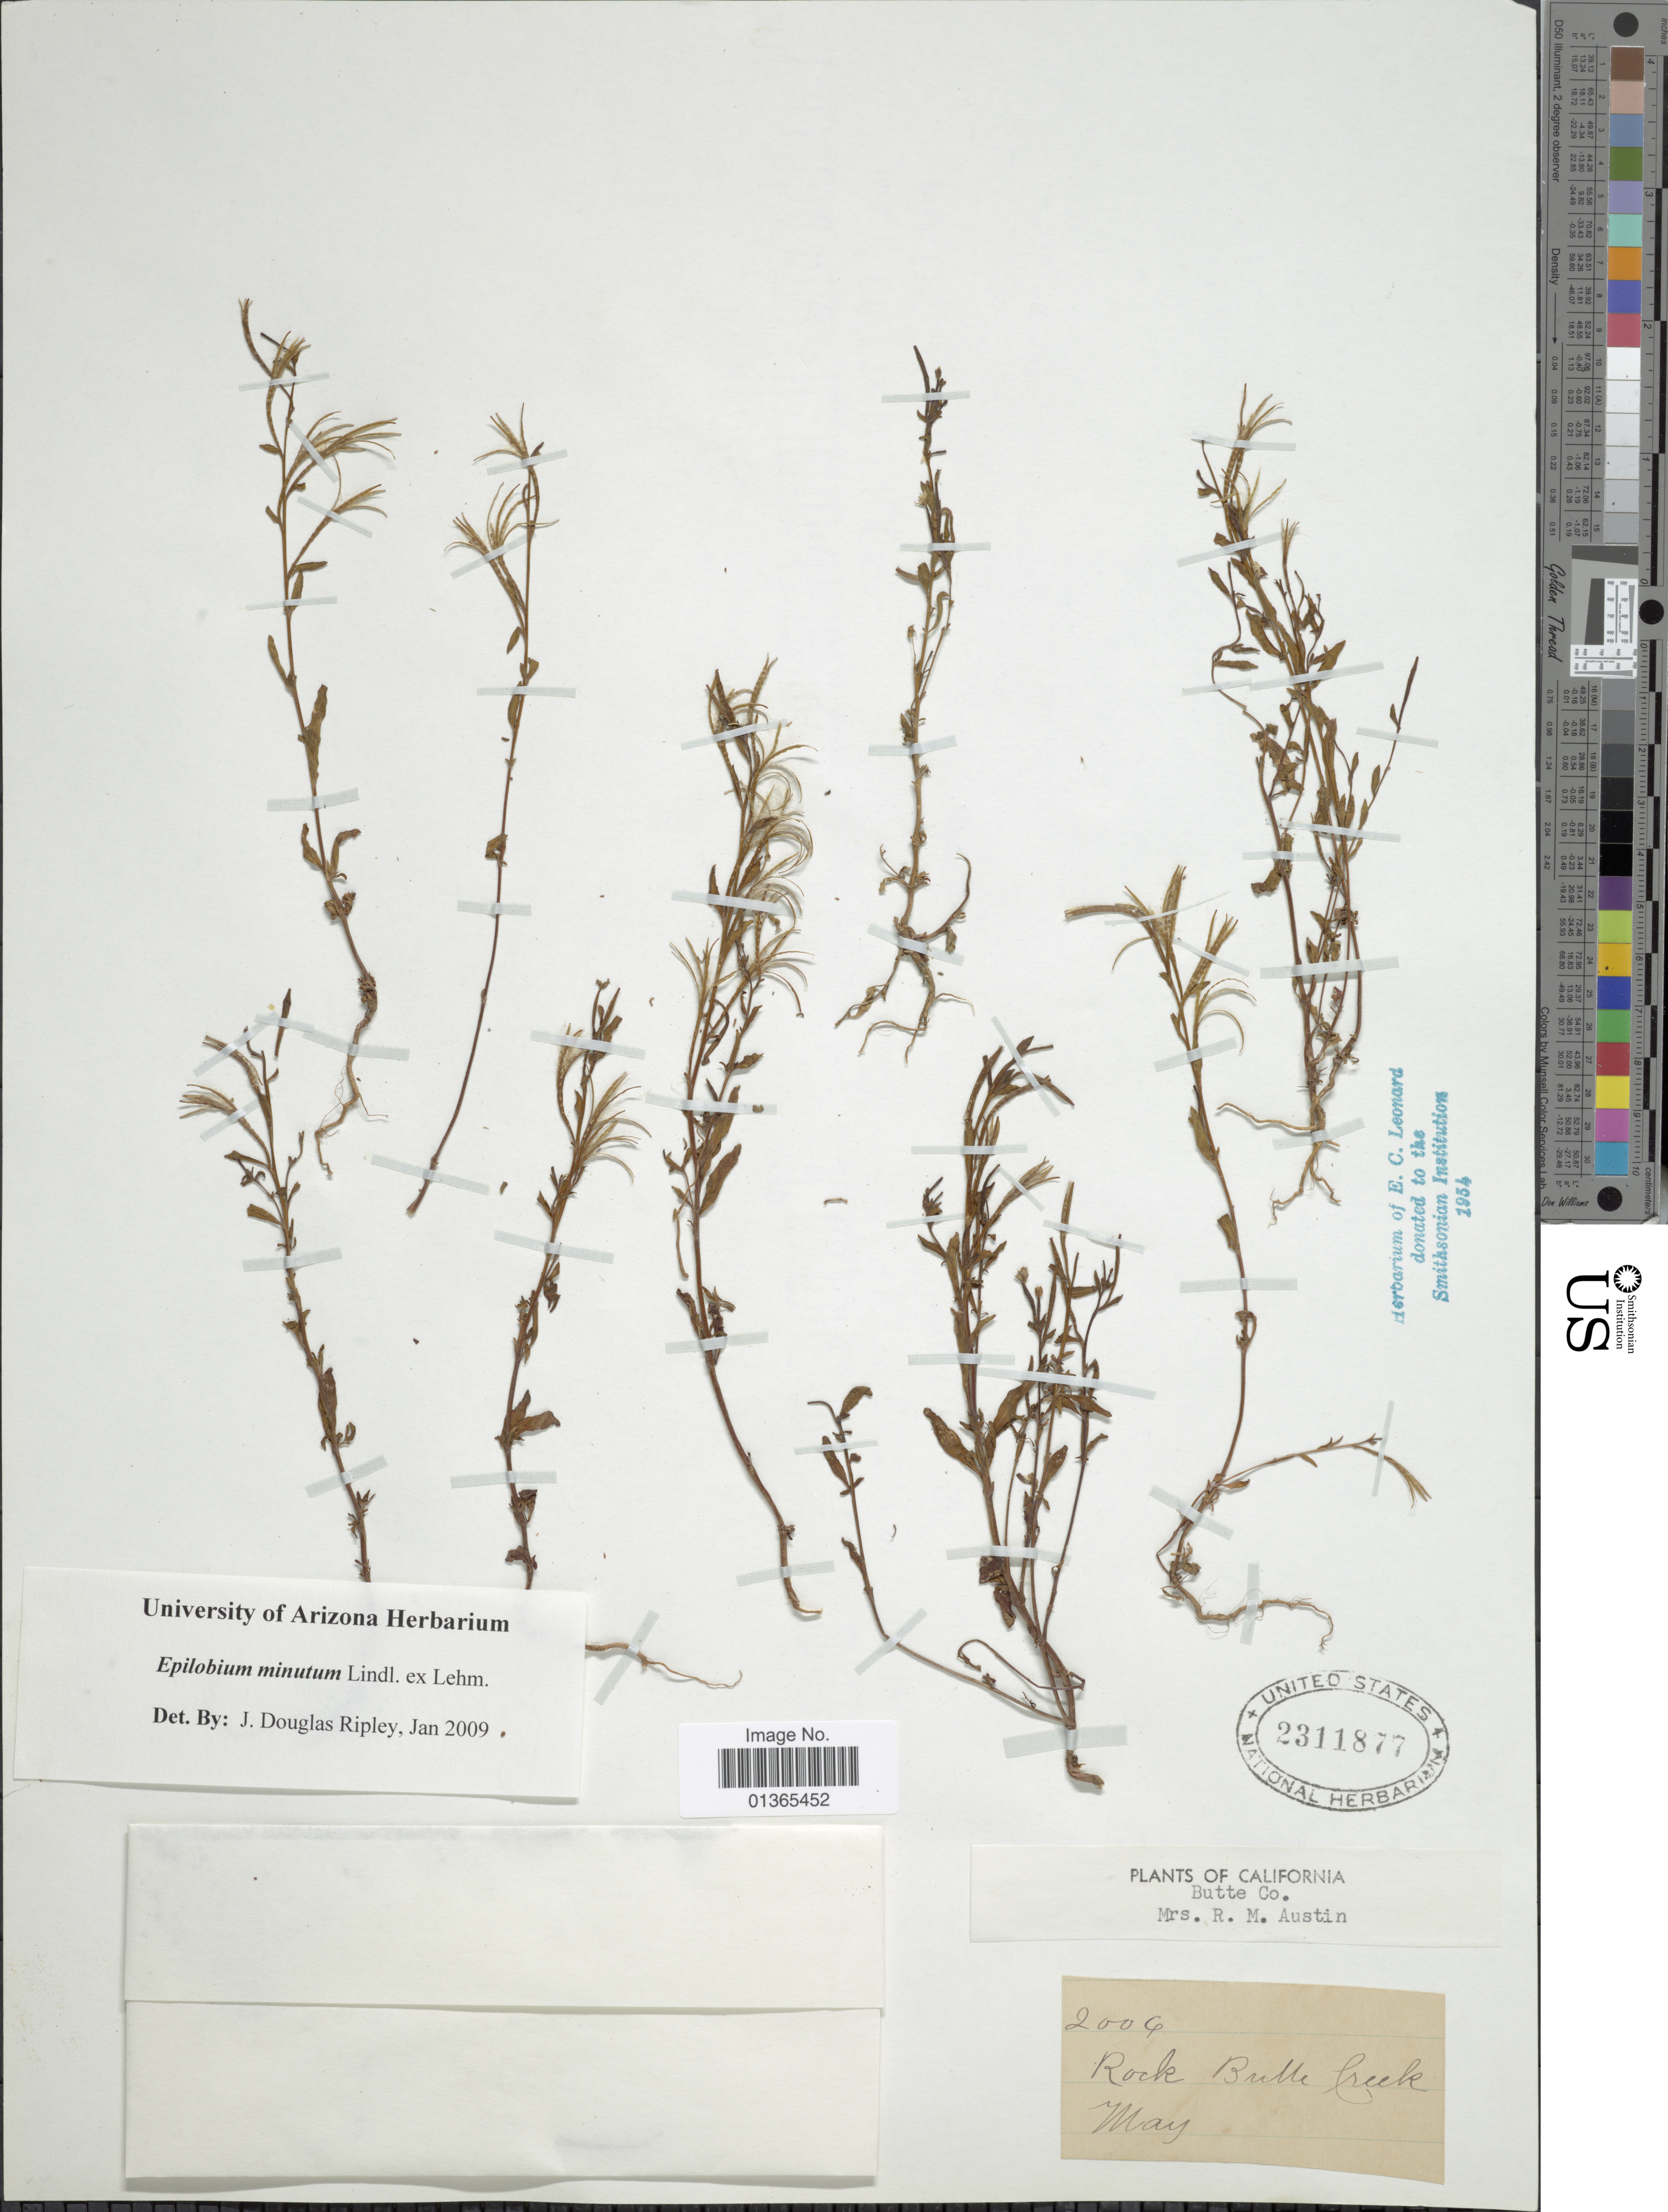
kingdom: Plantae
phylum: Tracheophyta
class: Magnoliopsida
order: Myrtales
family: Onagraceae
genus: Epilobium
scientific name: Epilobium minutum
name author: Lindl. ex Lehm.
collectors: R. Austin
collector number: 2006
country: United States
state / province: California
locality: Rock Butte Creek.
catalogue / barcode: US 2311877